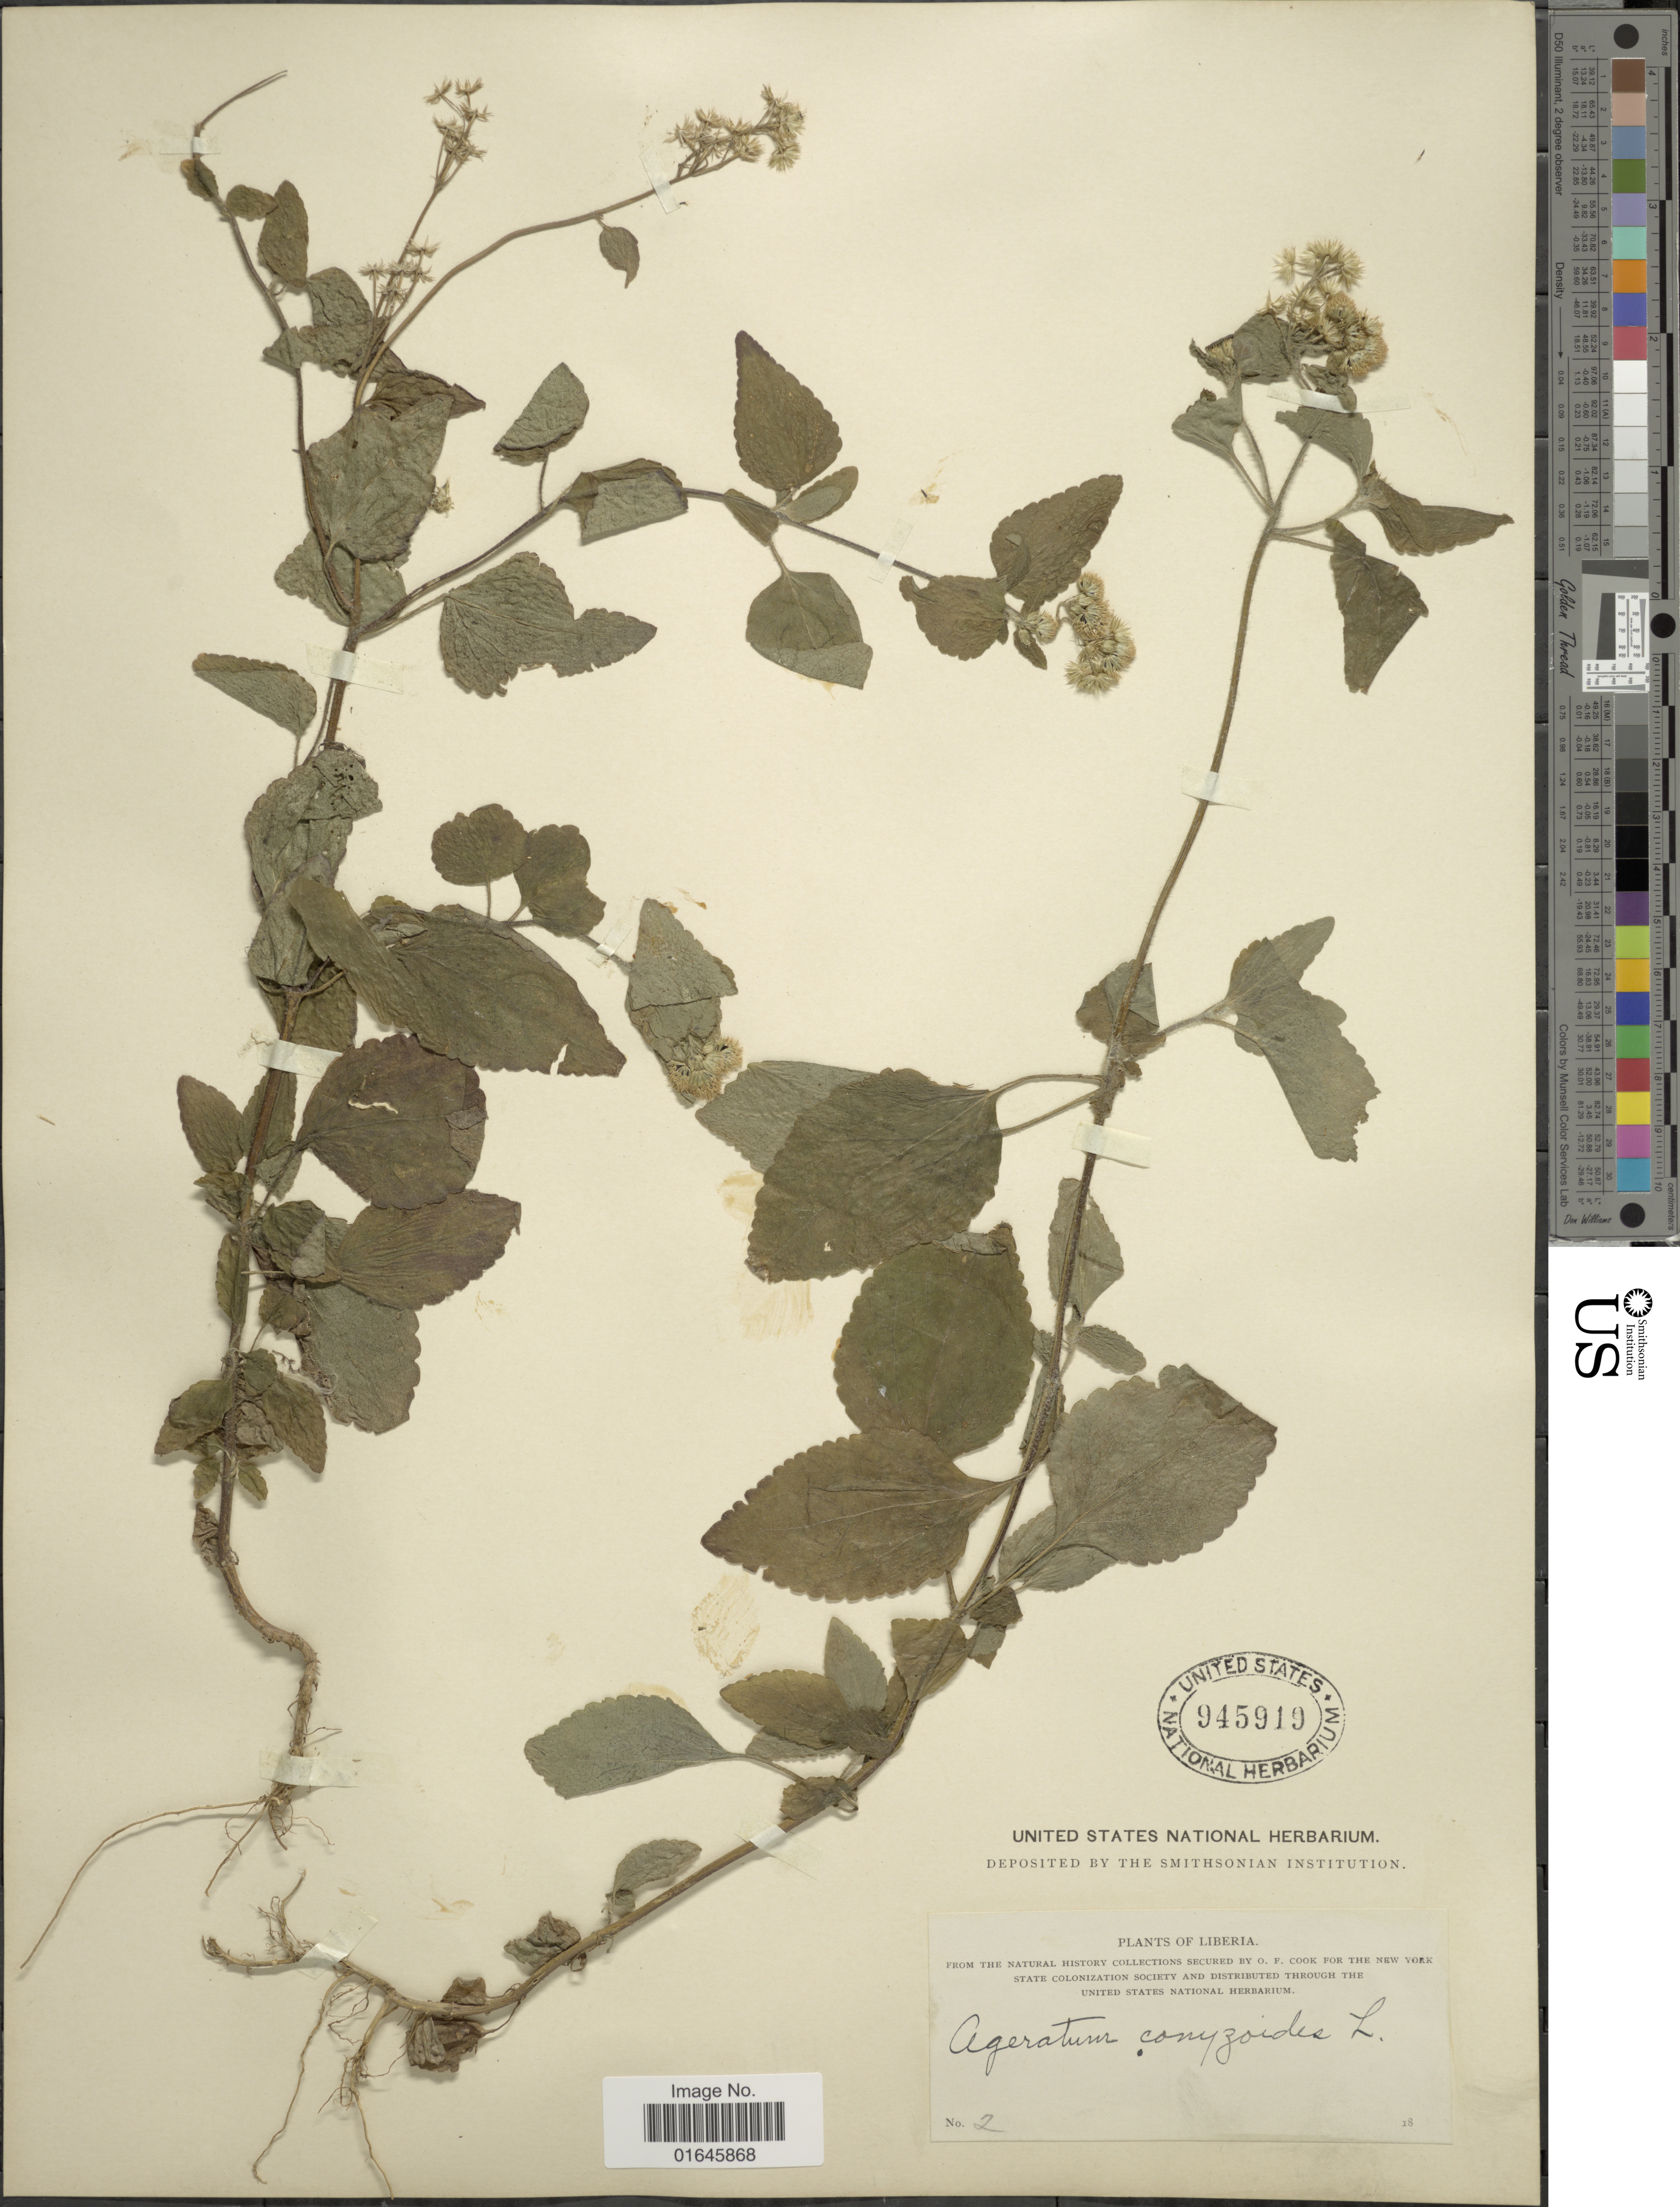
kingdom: Plantae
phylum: Tracheophyta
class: Magnoliopsida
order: Asterales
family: Asteraceae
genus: Ageratum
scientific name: Ageratum conyzoides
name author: L.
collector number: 2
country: Liberia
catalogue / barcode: US 945919